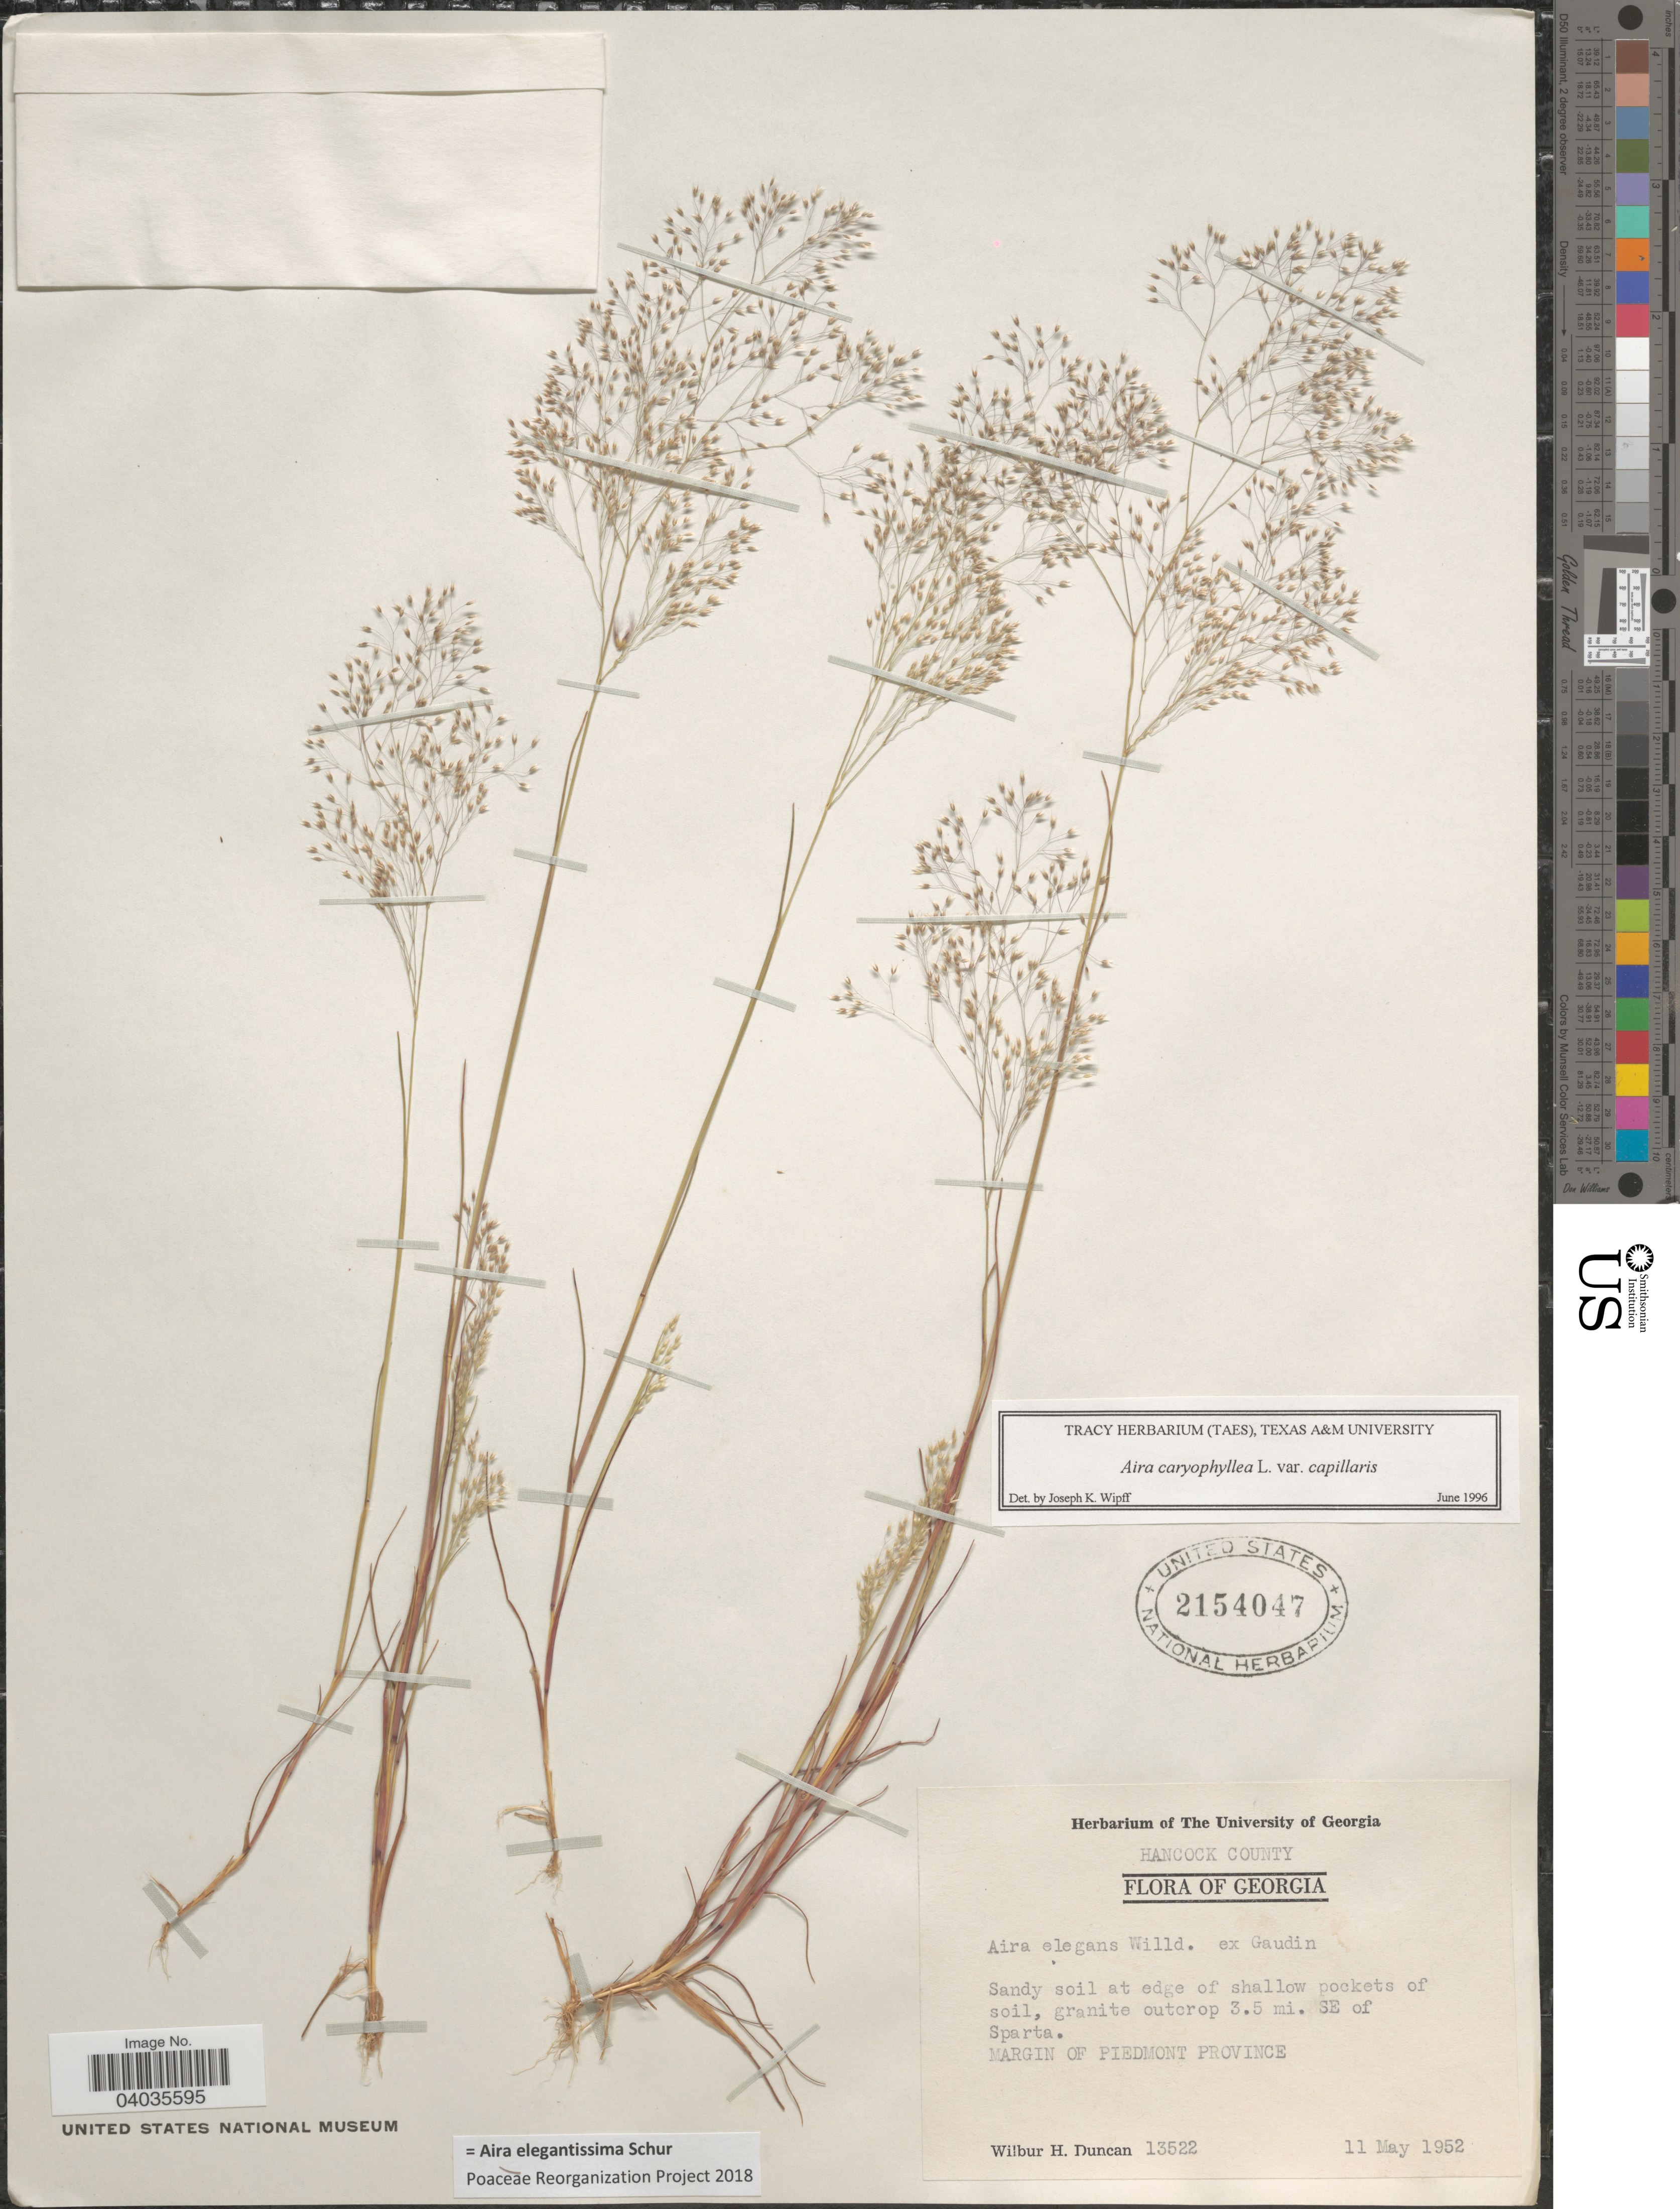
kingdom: Plantae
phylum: Tracheophyta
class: Liliopsida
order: Poales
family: Poaceae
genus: Aira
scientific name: Aira elegantissima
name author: Schur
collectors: W. H. Duncan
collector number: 13522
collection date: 1952-05-11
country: United States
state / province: Georgia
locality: Hancock County. 3.5 mi. SE of Sparta. Margin of Piedmont Province.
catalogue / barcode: US 2154047